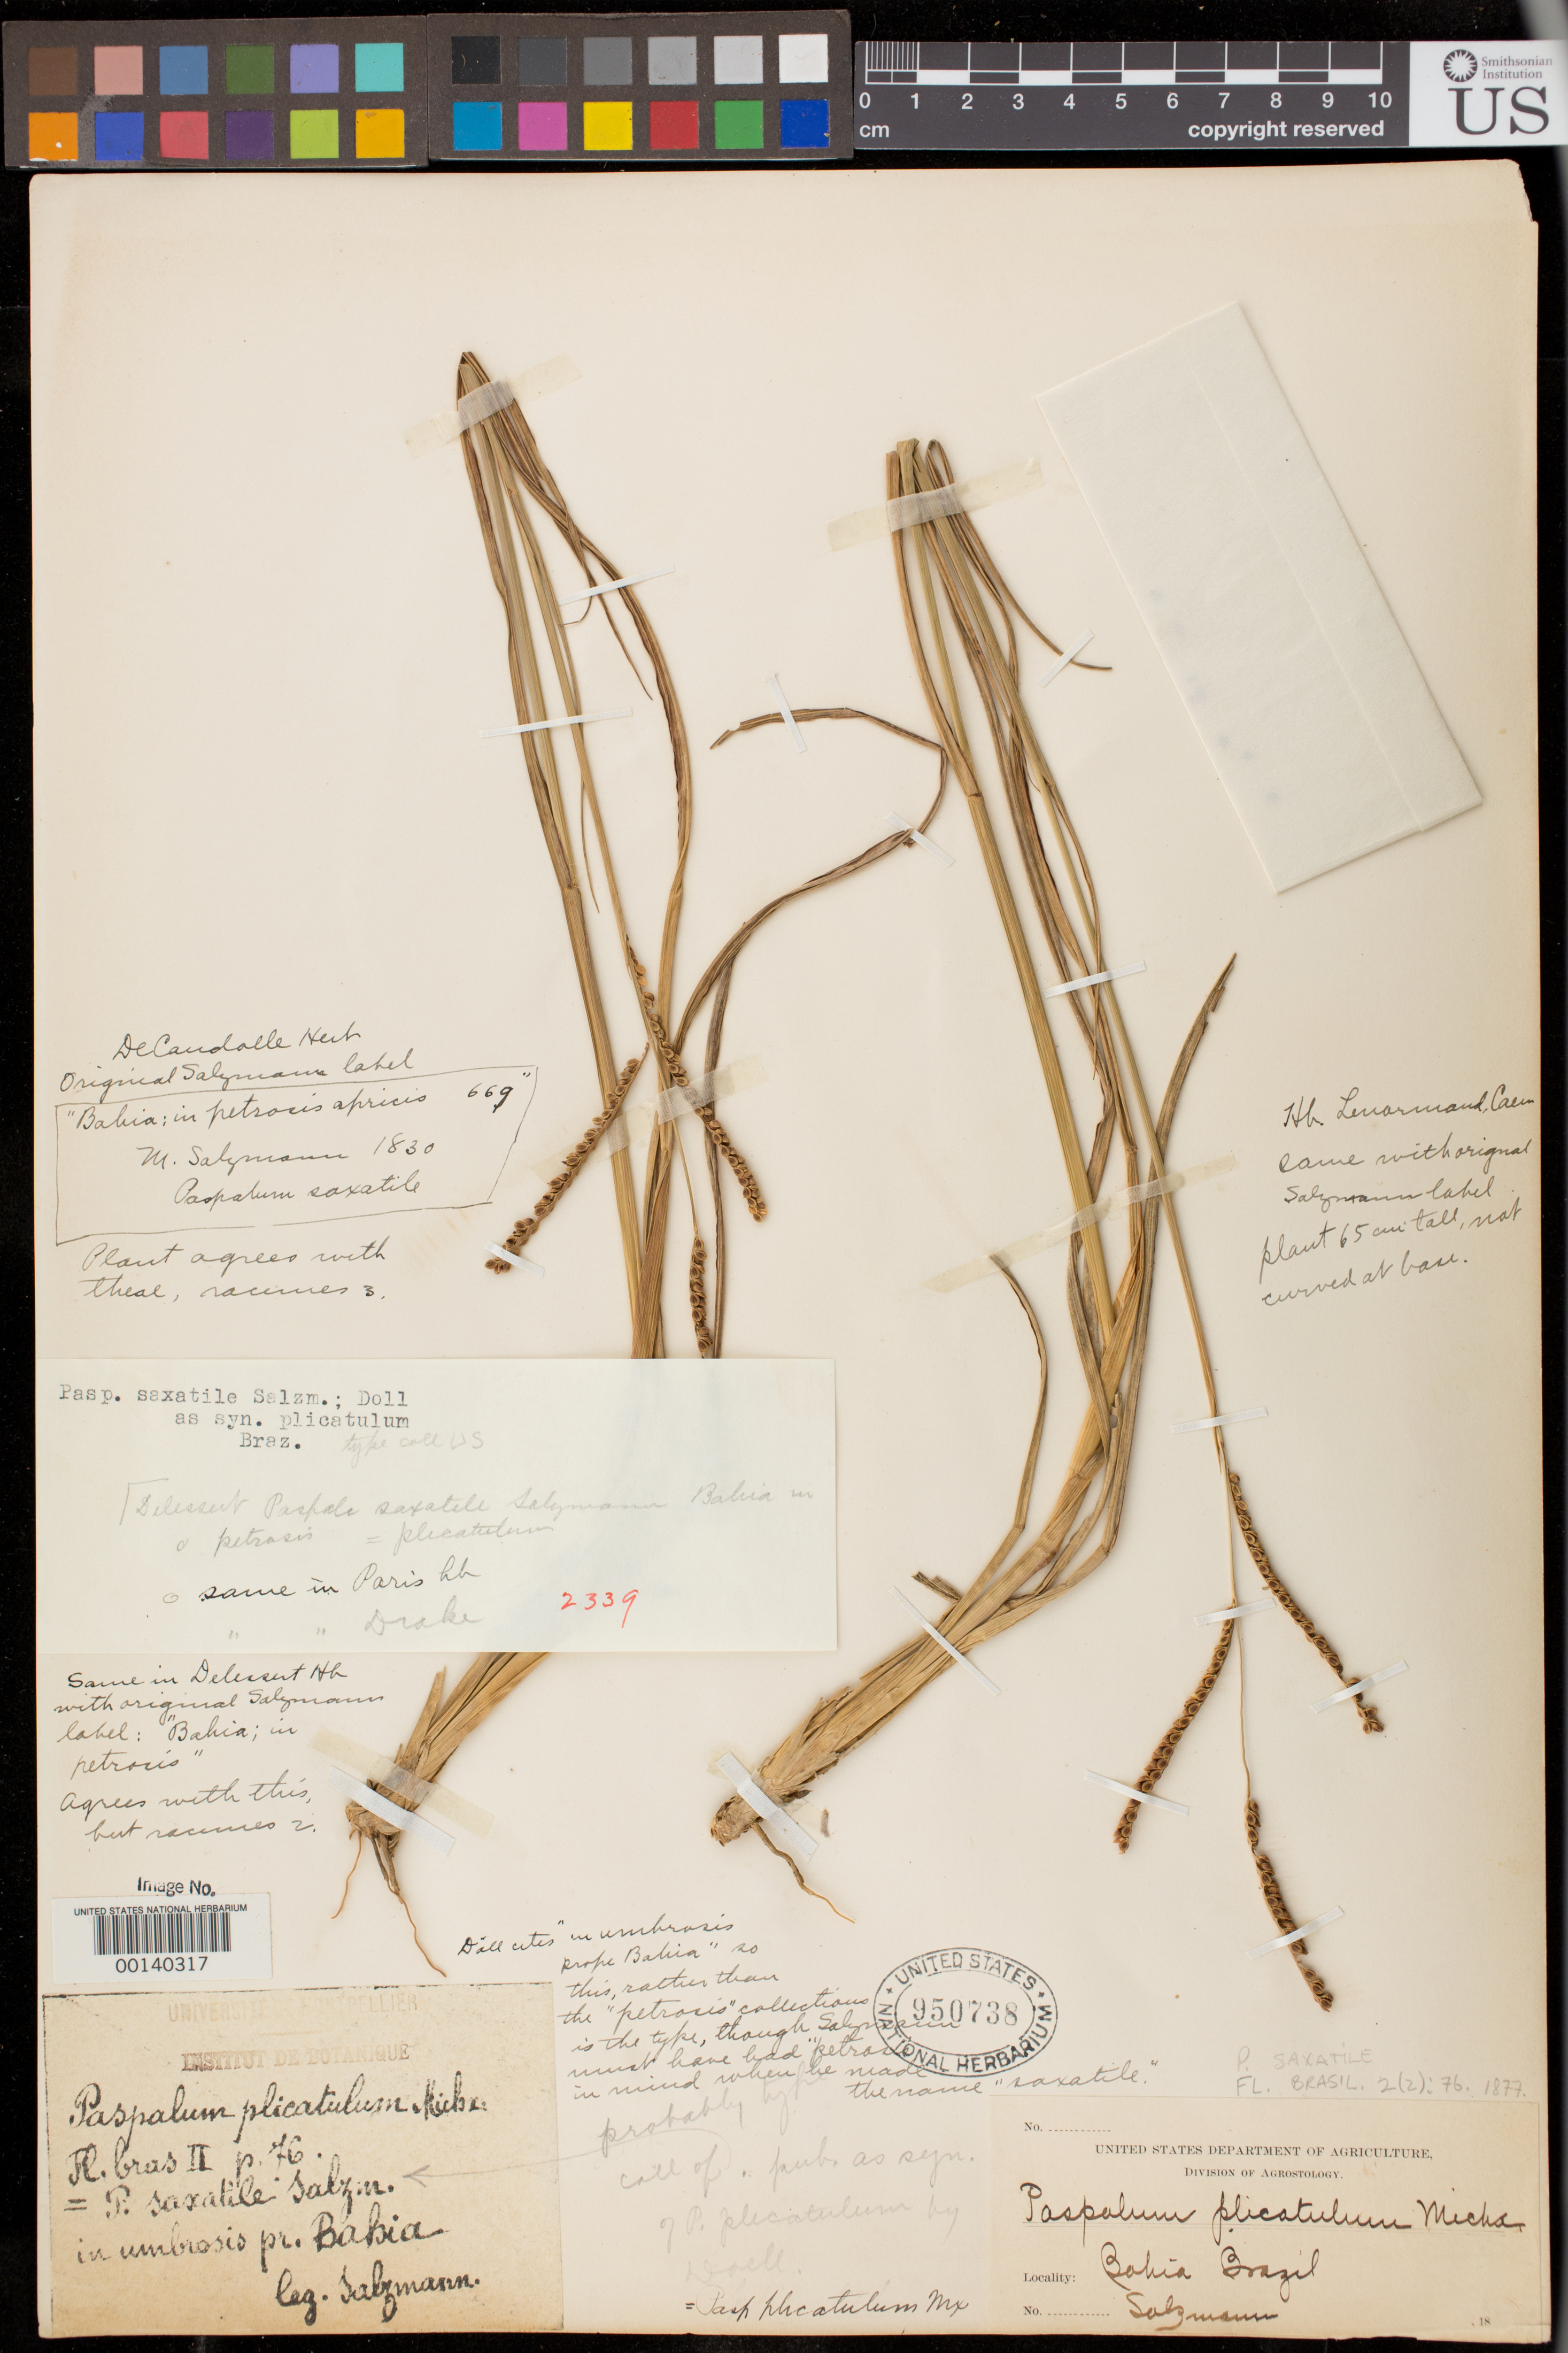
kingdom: Plantae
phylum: Tracheophyta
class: Liliopsida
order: Poales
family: Poaceae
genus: Paspalum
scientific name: Paspalum saxatile Salzm. ex Döll, nom. inval.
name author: Salzm. ex Döll in Mart.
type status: Voucher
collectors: P. Salzmann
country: Brazil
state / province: Bahia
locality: North of Esplanda city on road to Jaquera.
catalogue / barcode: US 950738